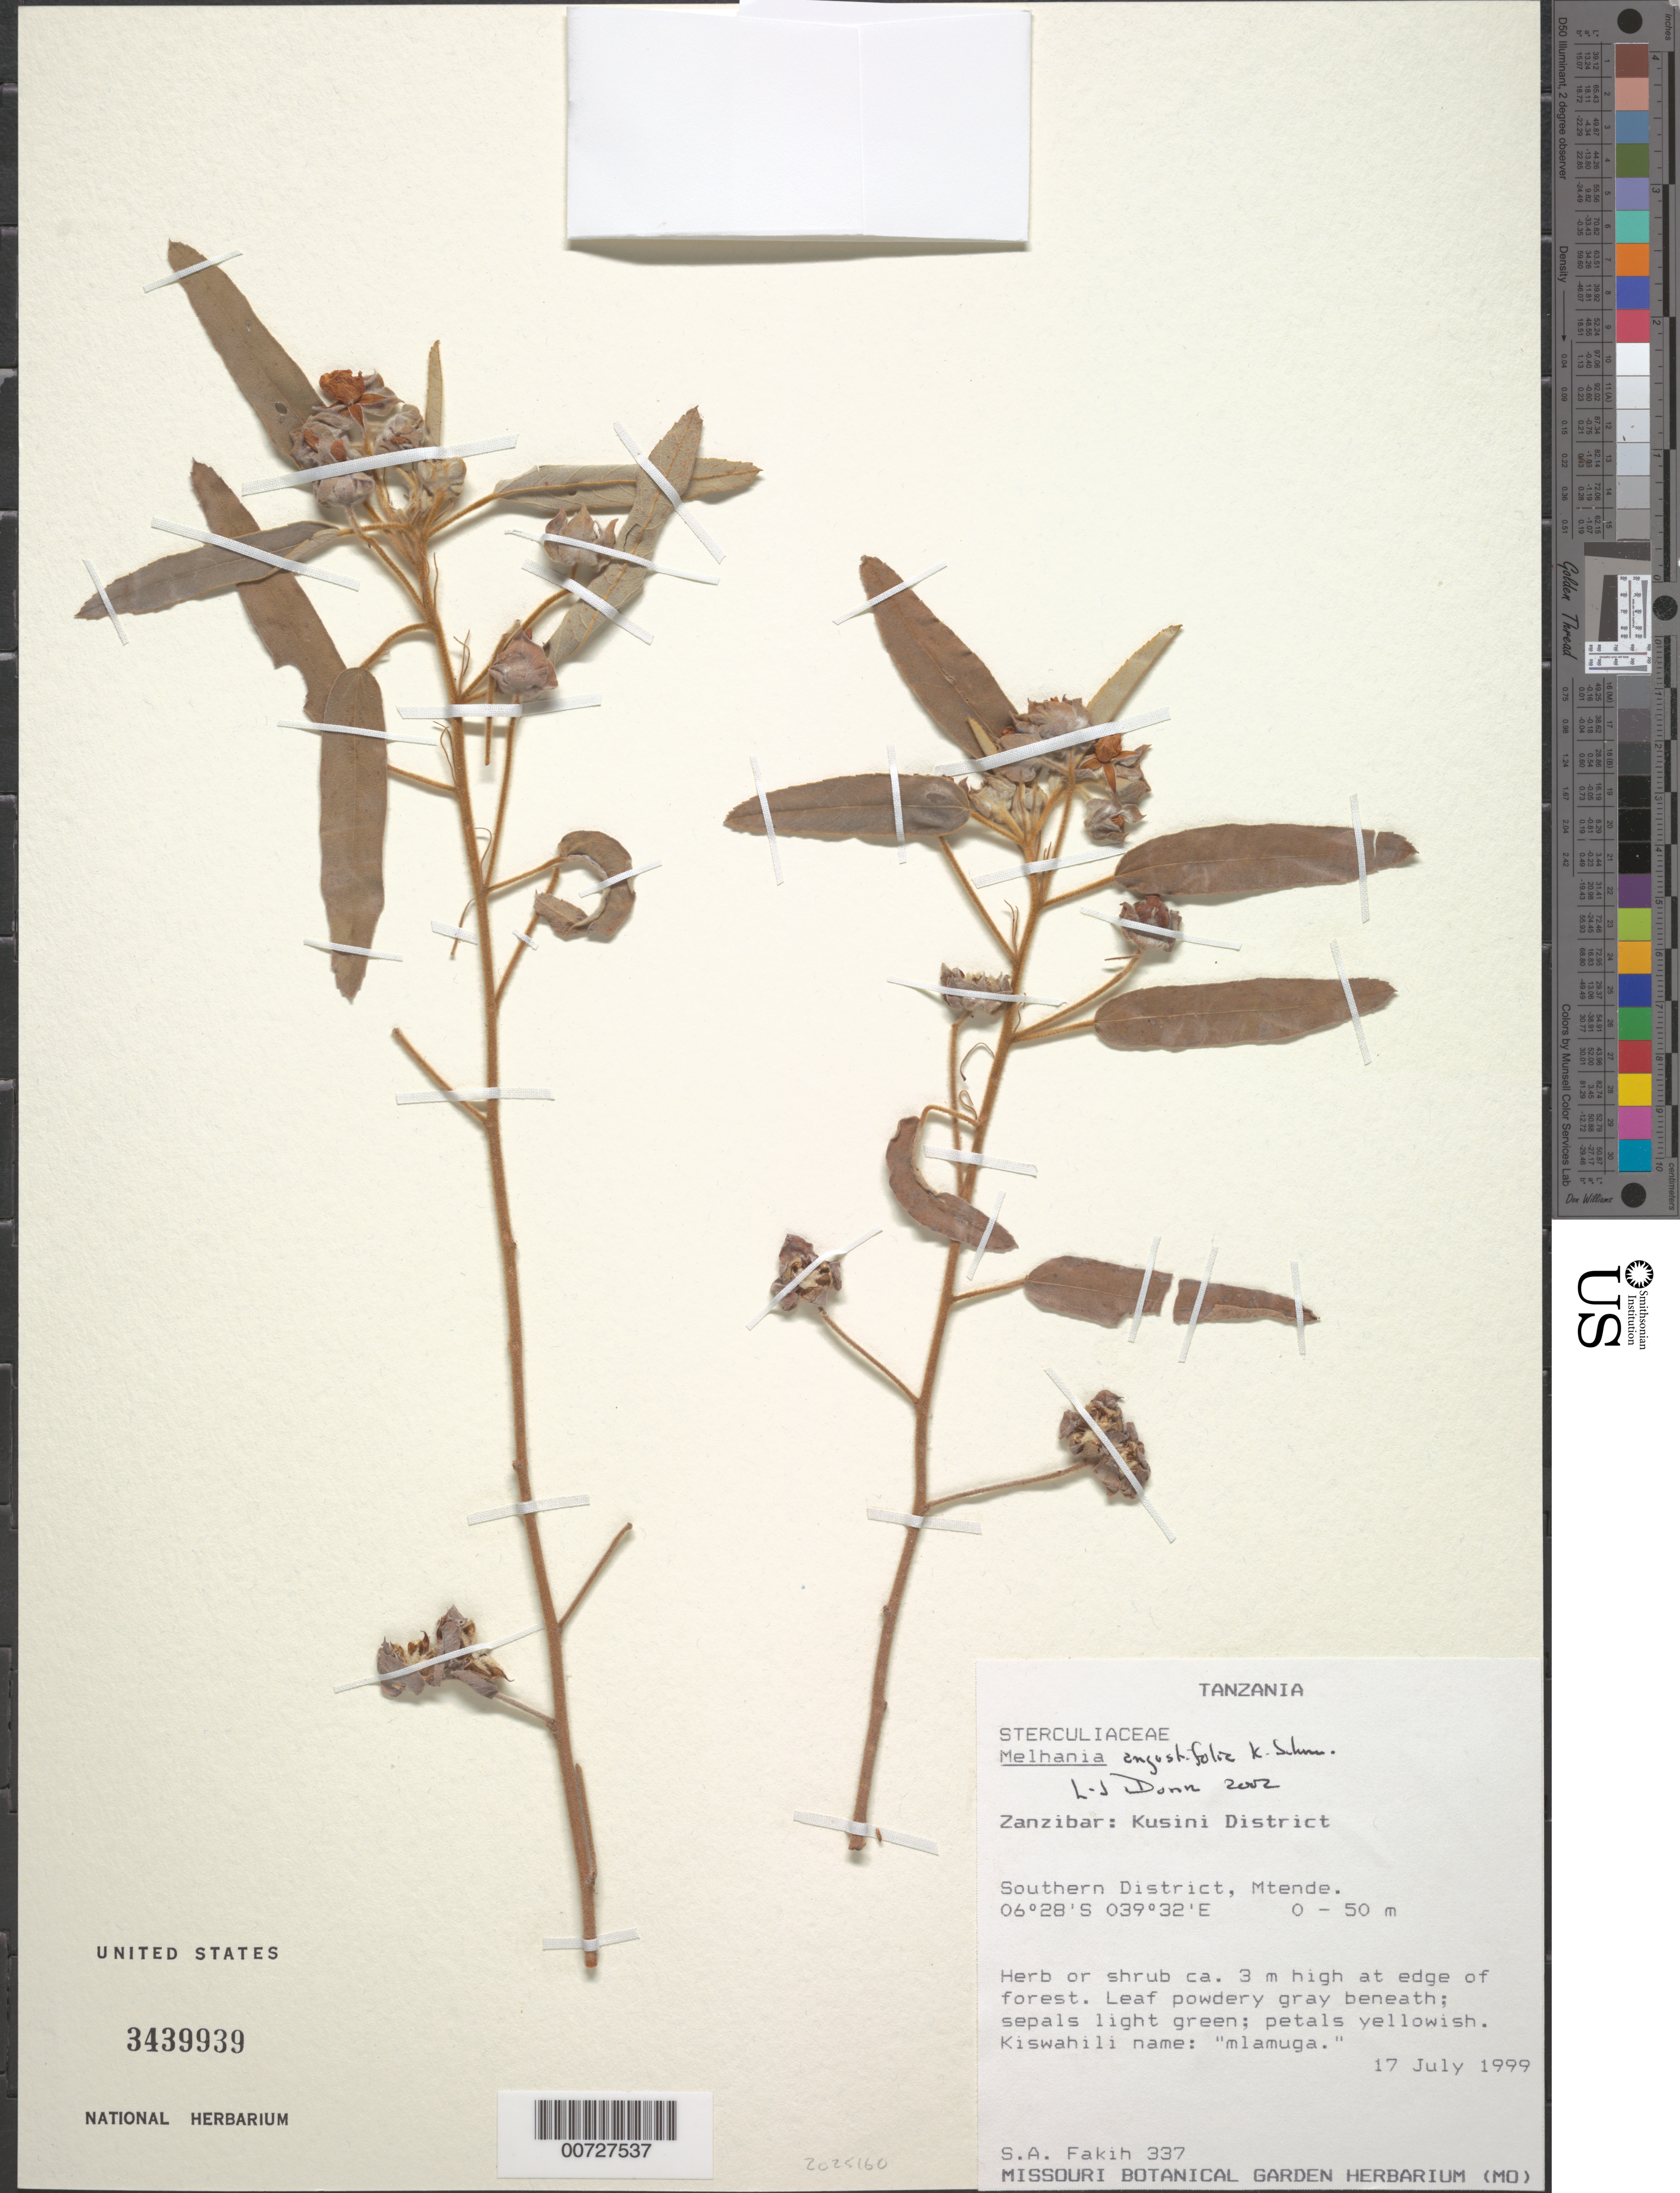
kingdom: Plantae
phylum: Tracheophyta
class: Magnoliopsida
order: Malvales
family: Malvaceae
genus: Melhania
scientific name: Melhania angustifolia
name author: K. Schum.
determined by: Dorr, L. J., (BOT), Smithsonian Institution - National Museum of Natural History (UNITED STATES)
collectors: S. Fakih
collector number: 337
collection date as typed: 17 Jul 1999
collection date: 1999-07-17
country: Tanzania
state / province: Zanzibar Central/South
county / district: Kusini District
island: Zanzibar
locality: Southern District, Mtende.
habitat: Edge of forest.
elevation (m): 0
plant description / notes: Common name: mlamuga; Common name language: Kiswahili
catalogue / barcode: US 3439939